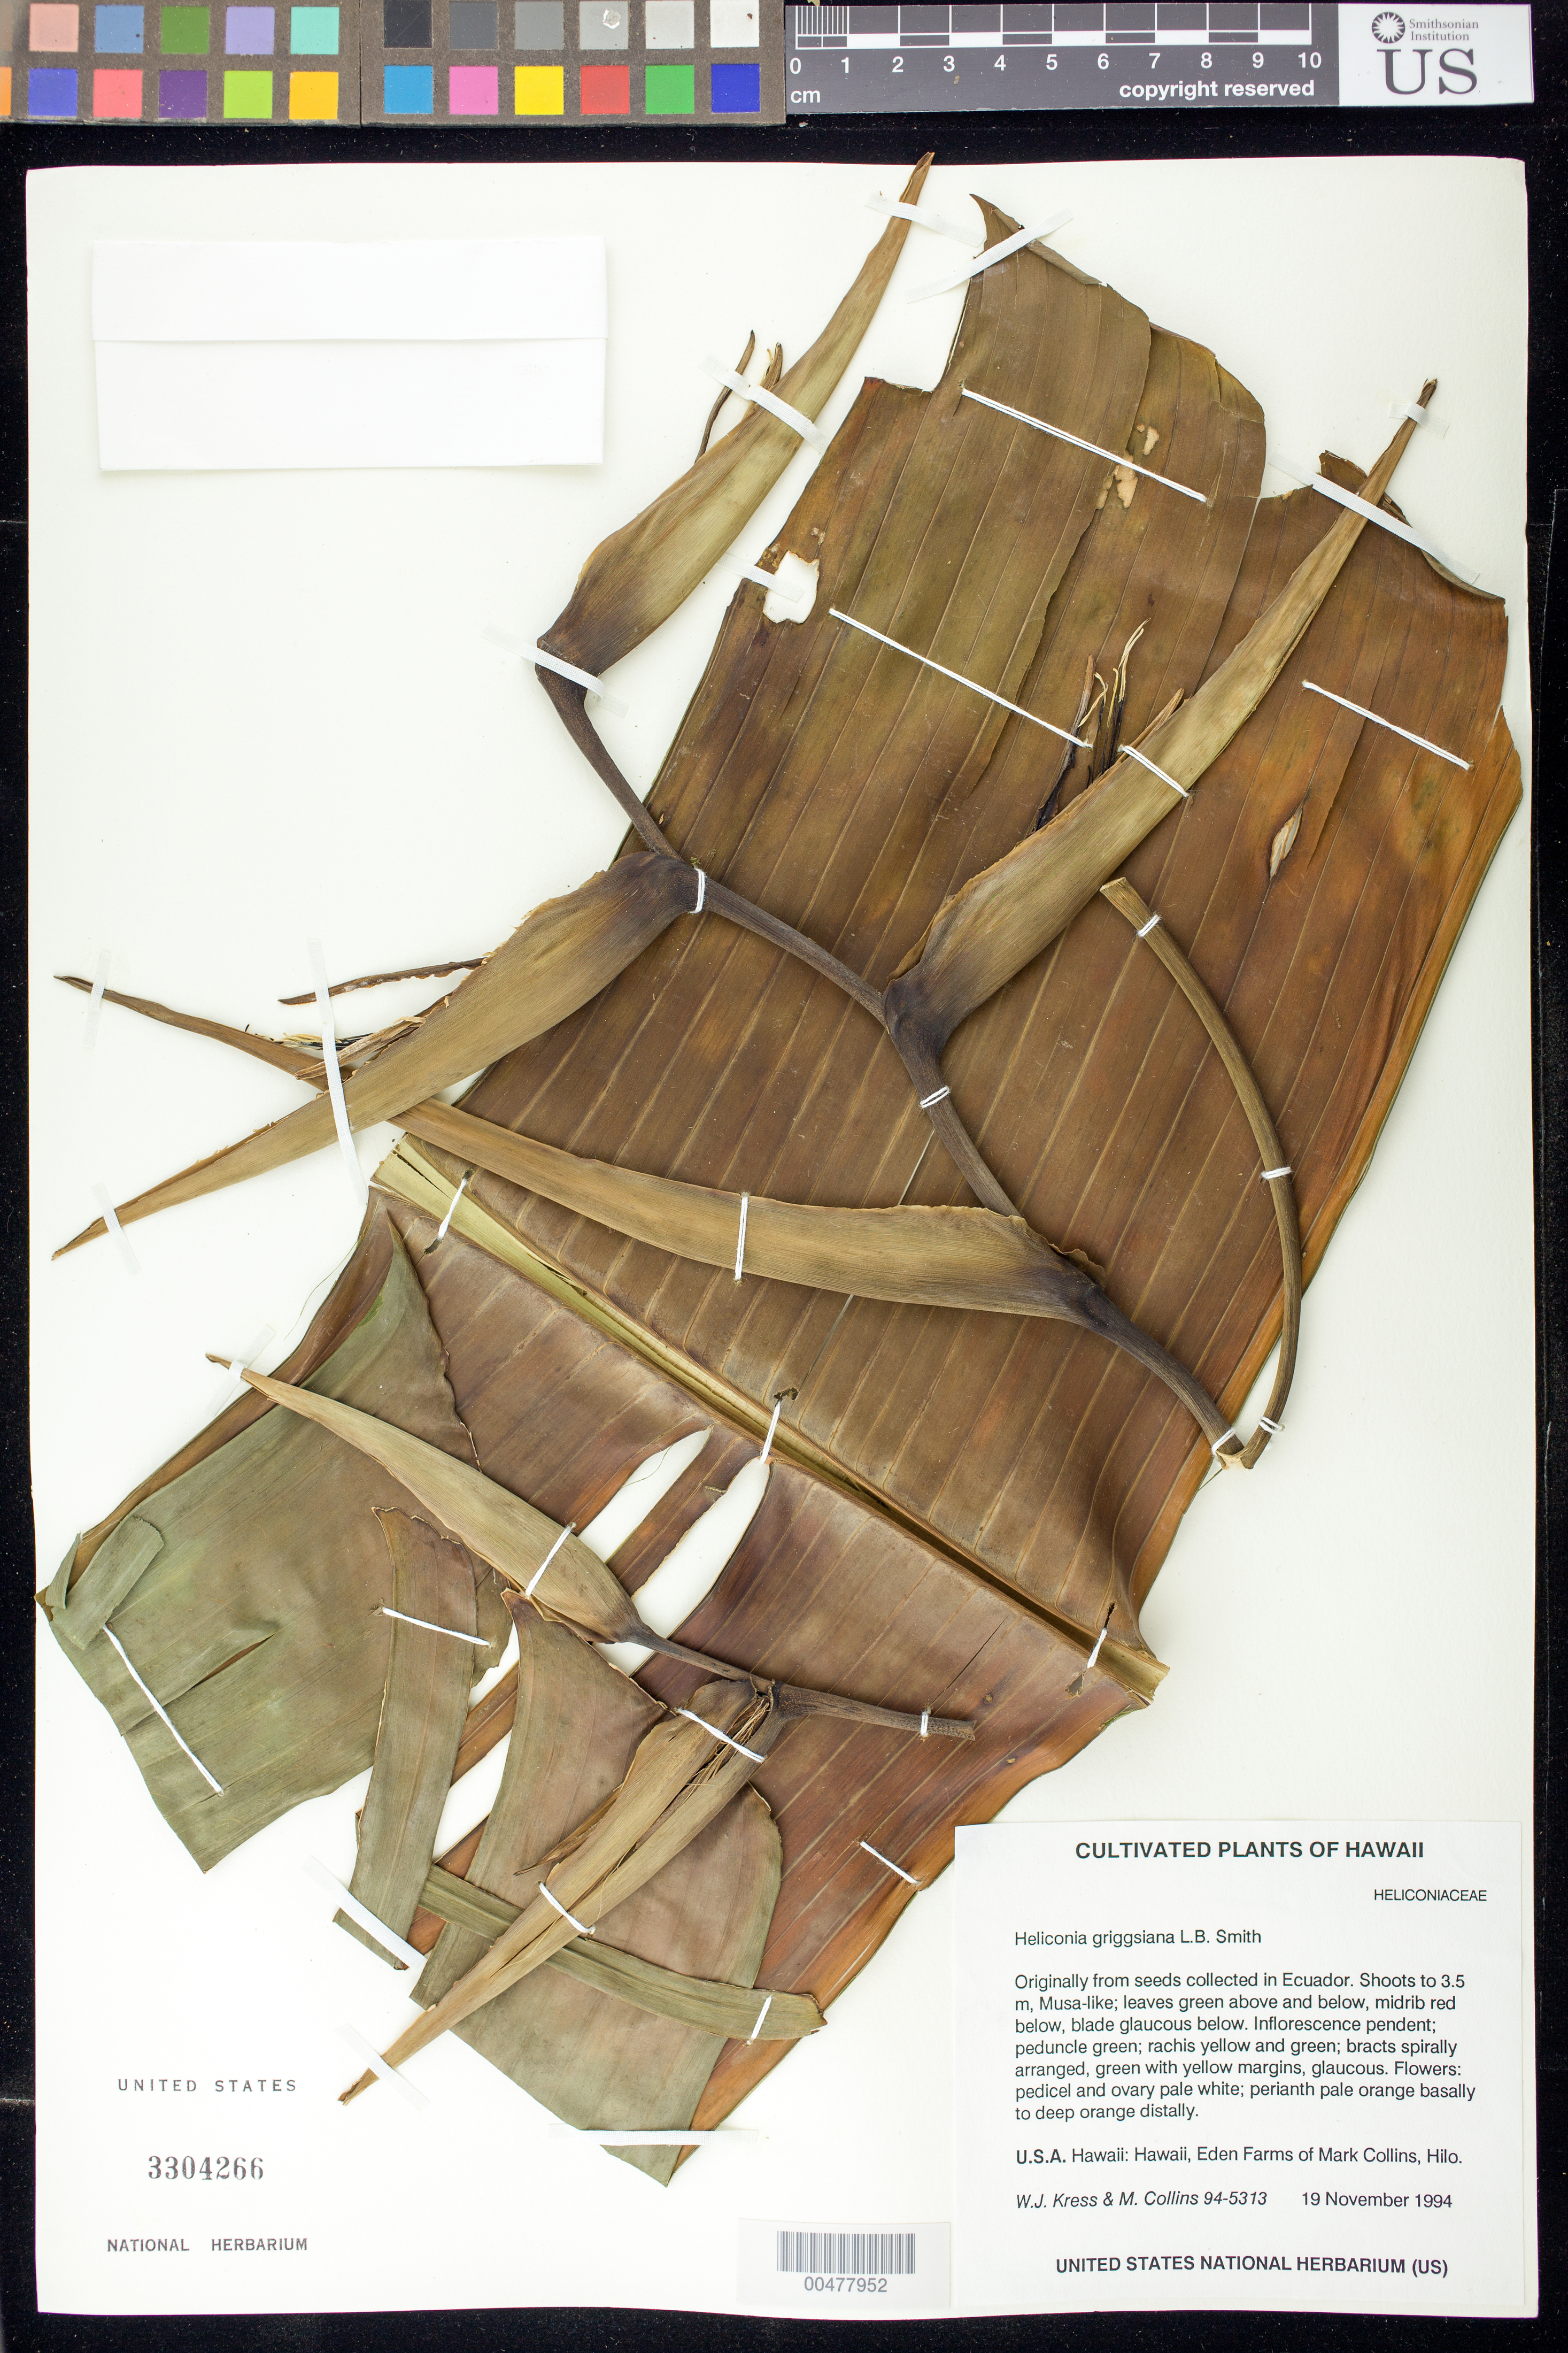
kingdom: Plantae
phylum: Tracheophyta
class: Liliopsida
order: Zingiberales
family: Heliconiaceae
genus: Heliconia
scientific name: Heliconia griggsiana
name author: L.B. Sm.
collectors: W. J. Kress & M. Collins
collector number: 94-5313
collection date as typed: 19 Nov 1994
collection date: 1994-11-19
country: United States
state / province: Hawaii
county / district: Hawaii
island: Hawaii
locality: Eden Farms of Mark Collins, Hilo, originally from Ecuador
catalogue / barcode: US 3304266